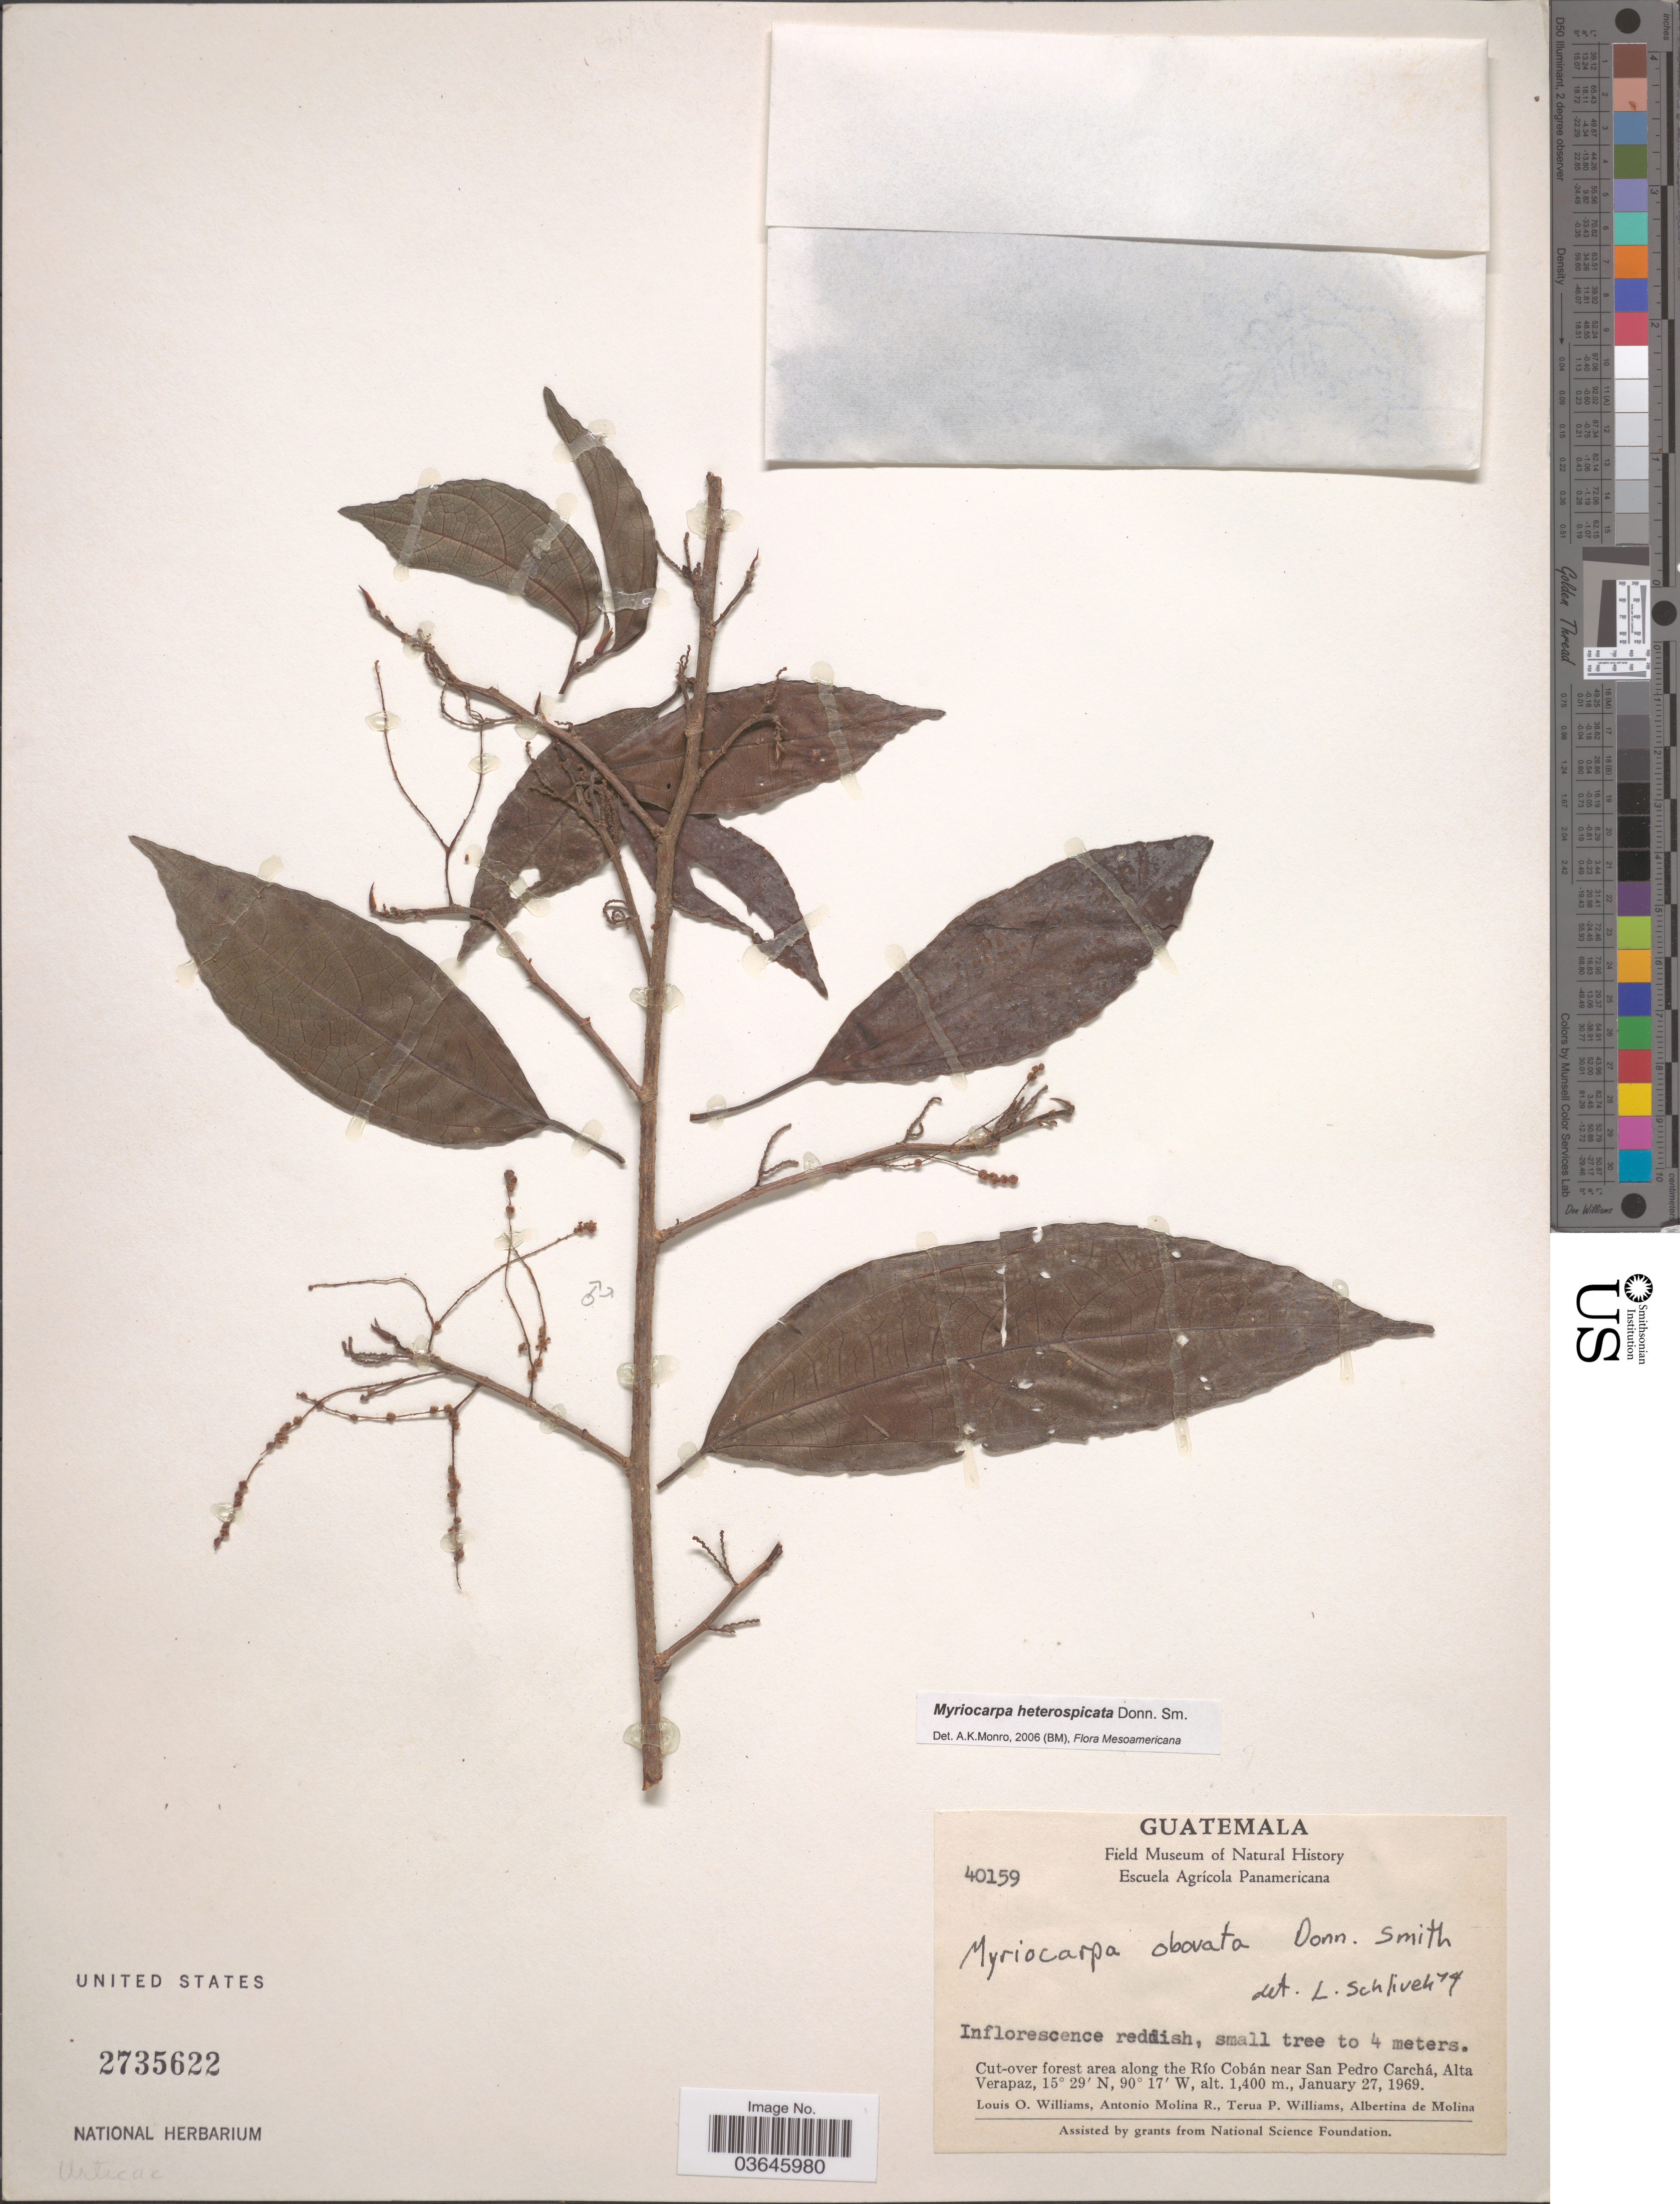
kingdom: Plantae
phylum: Tracheophyta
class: Magnoliopsida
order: Rosales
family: Urticaceae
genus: Myriocarpa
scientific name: Myriocarpa heterostachya Donn. Sm., nom. illeg.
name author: Donn. Sm.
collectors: L. O. Williams, A. Molina R., T. Williams & A. R. Molina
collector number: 40159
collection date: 1969-01-27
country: Guatemala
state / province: Alta Verapaz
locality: Along the Río Cobán near San Pedro Carchá.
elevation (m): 1400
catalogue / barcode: US 2735622